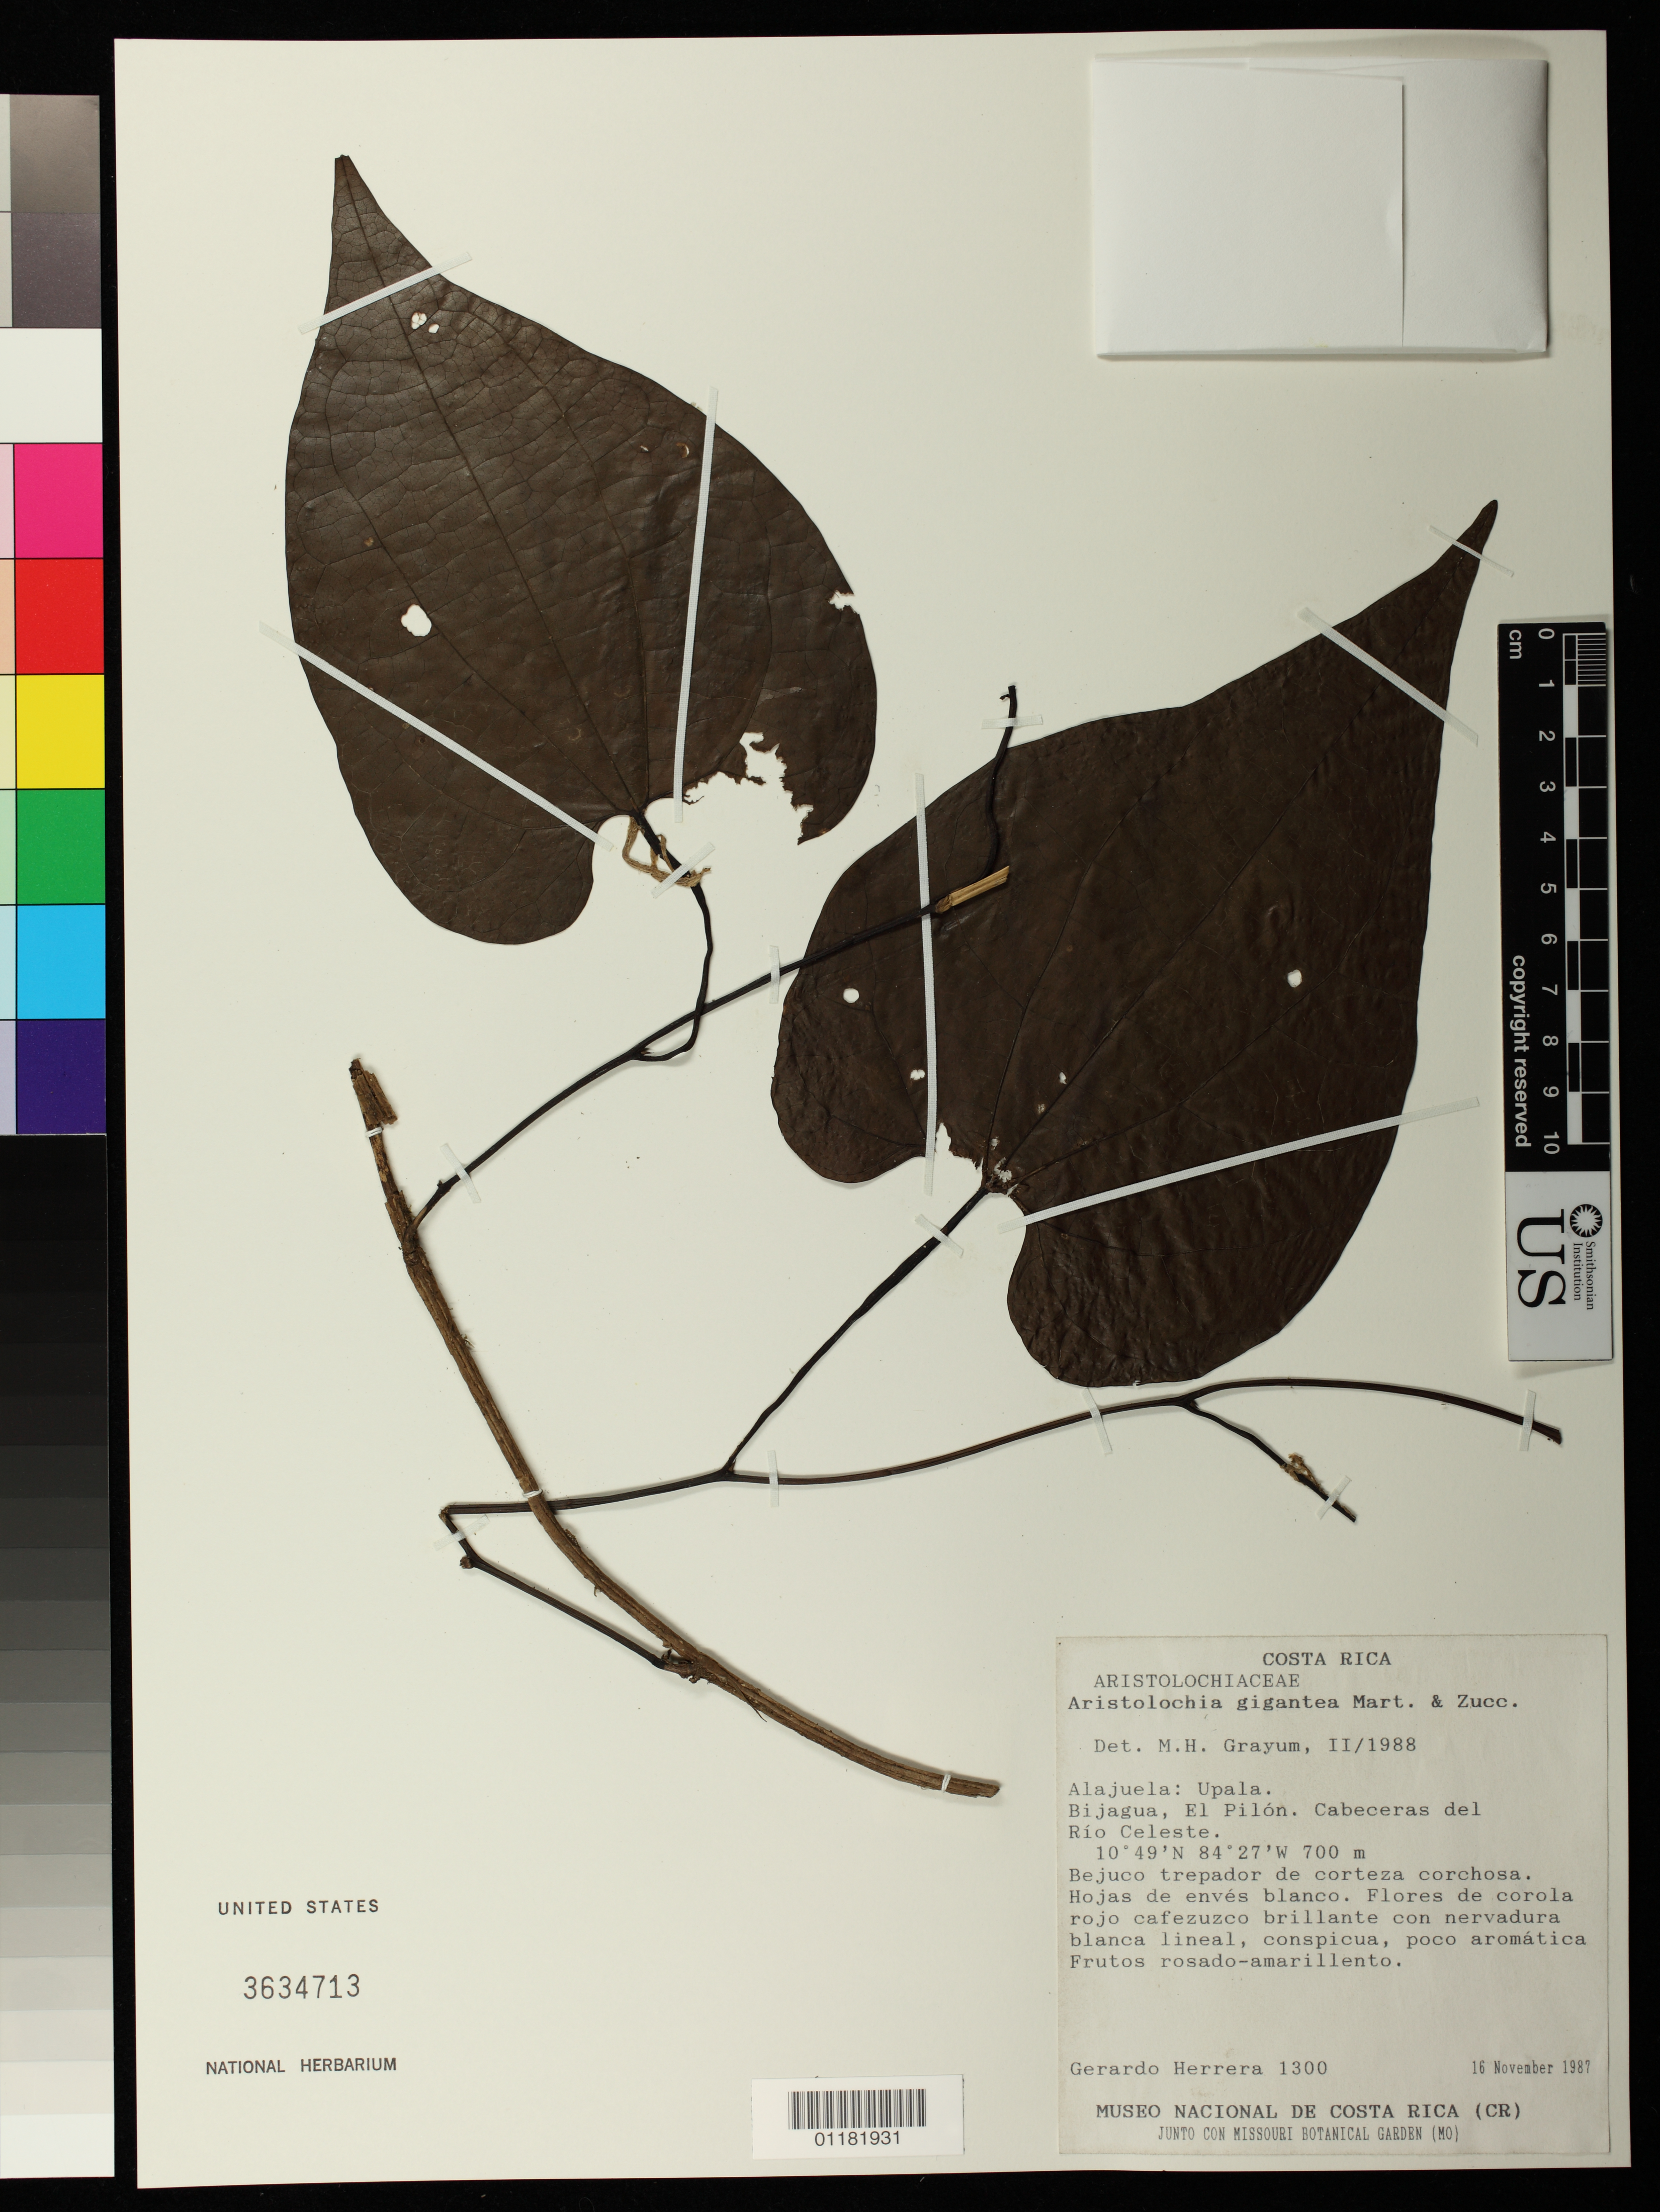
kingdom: Plantae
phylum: Tracheophyta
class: Magnoliopsida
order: Piperales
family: Aristolochiaceae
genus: Aristolochia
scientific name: Aristolochia gigantea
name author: Mart.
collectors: G. Herrera Ch.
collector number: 1300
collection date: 1987-11-16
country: Costa Rica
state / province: Alajuela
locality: Upala. Bijagua, El Pilon, Cabeceras del Rio Celeste.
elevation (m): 700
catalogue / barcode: US 3634713